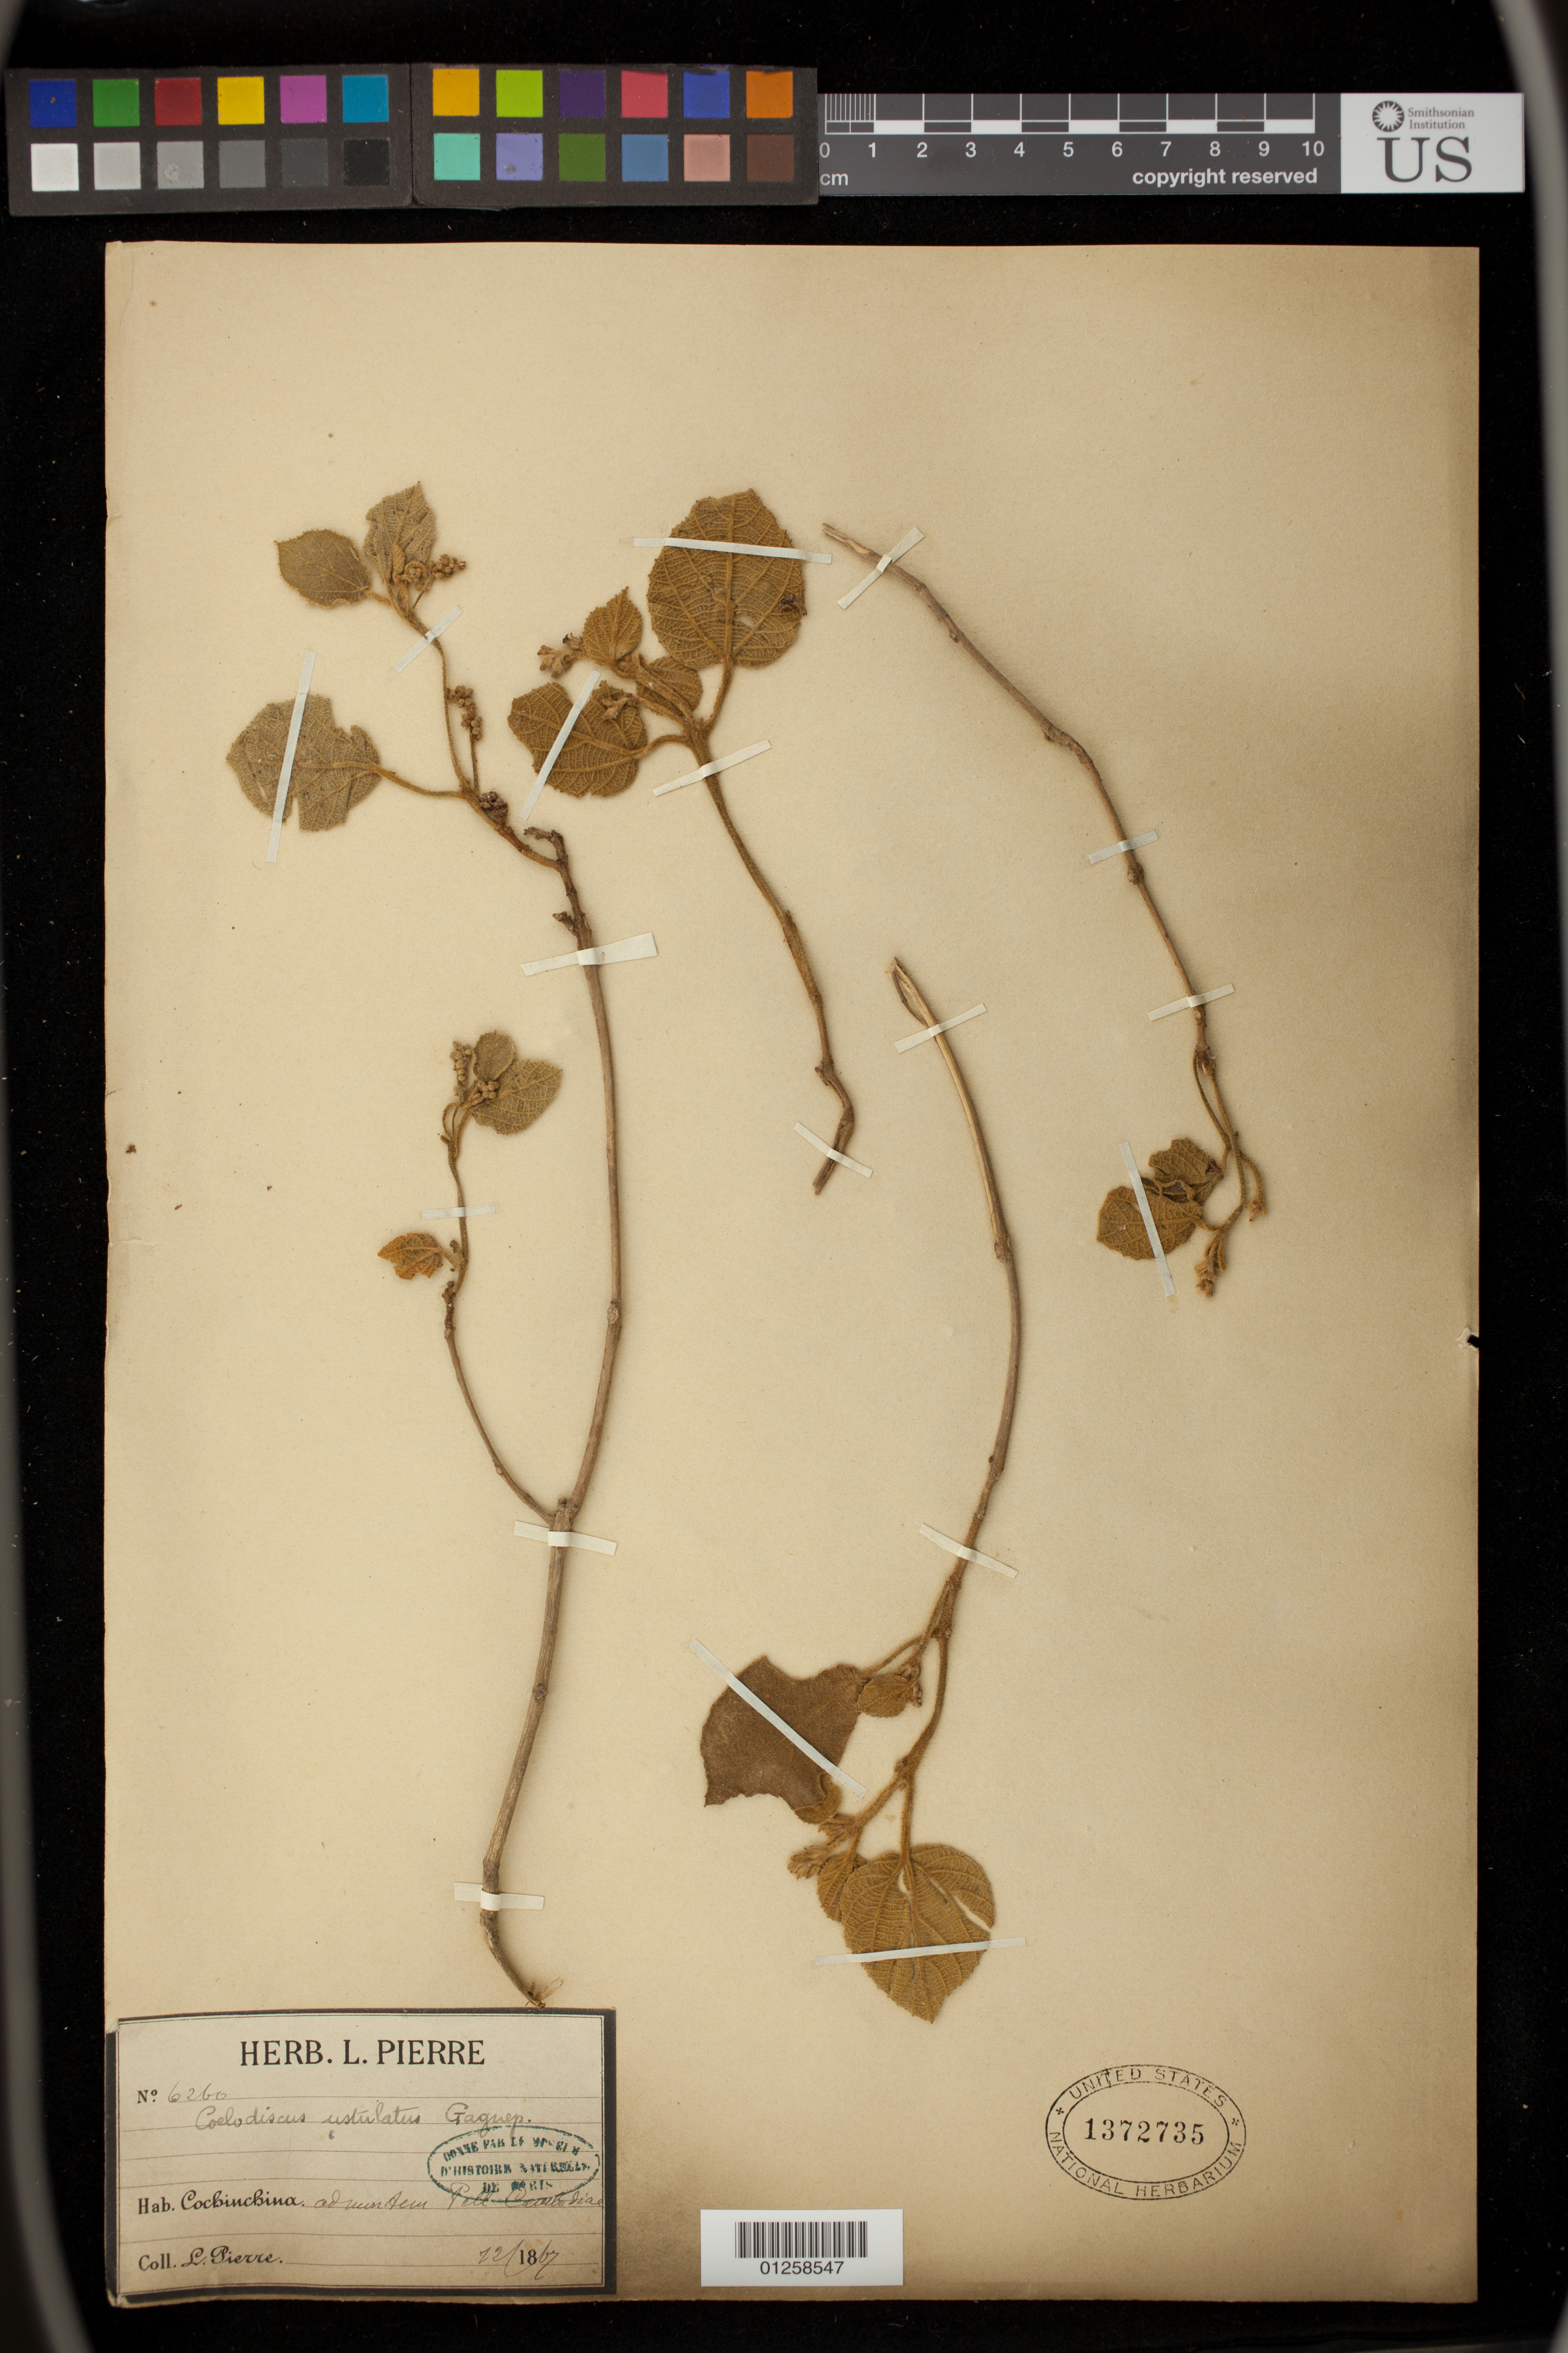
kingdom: Plantae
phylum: Tracheophyta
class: Magnoliopsida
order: Malpighiales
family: Phyllanthaceae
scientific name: Coelodiscus ustulatus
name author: Gagnep.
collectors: L. Pierre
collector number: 6260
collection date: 1867-07-21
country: Vietnam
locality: Cochin China.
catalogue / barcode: US 1372735